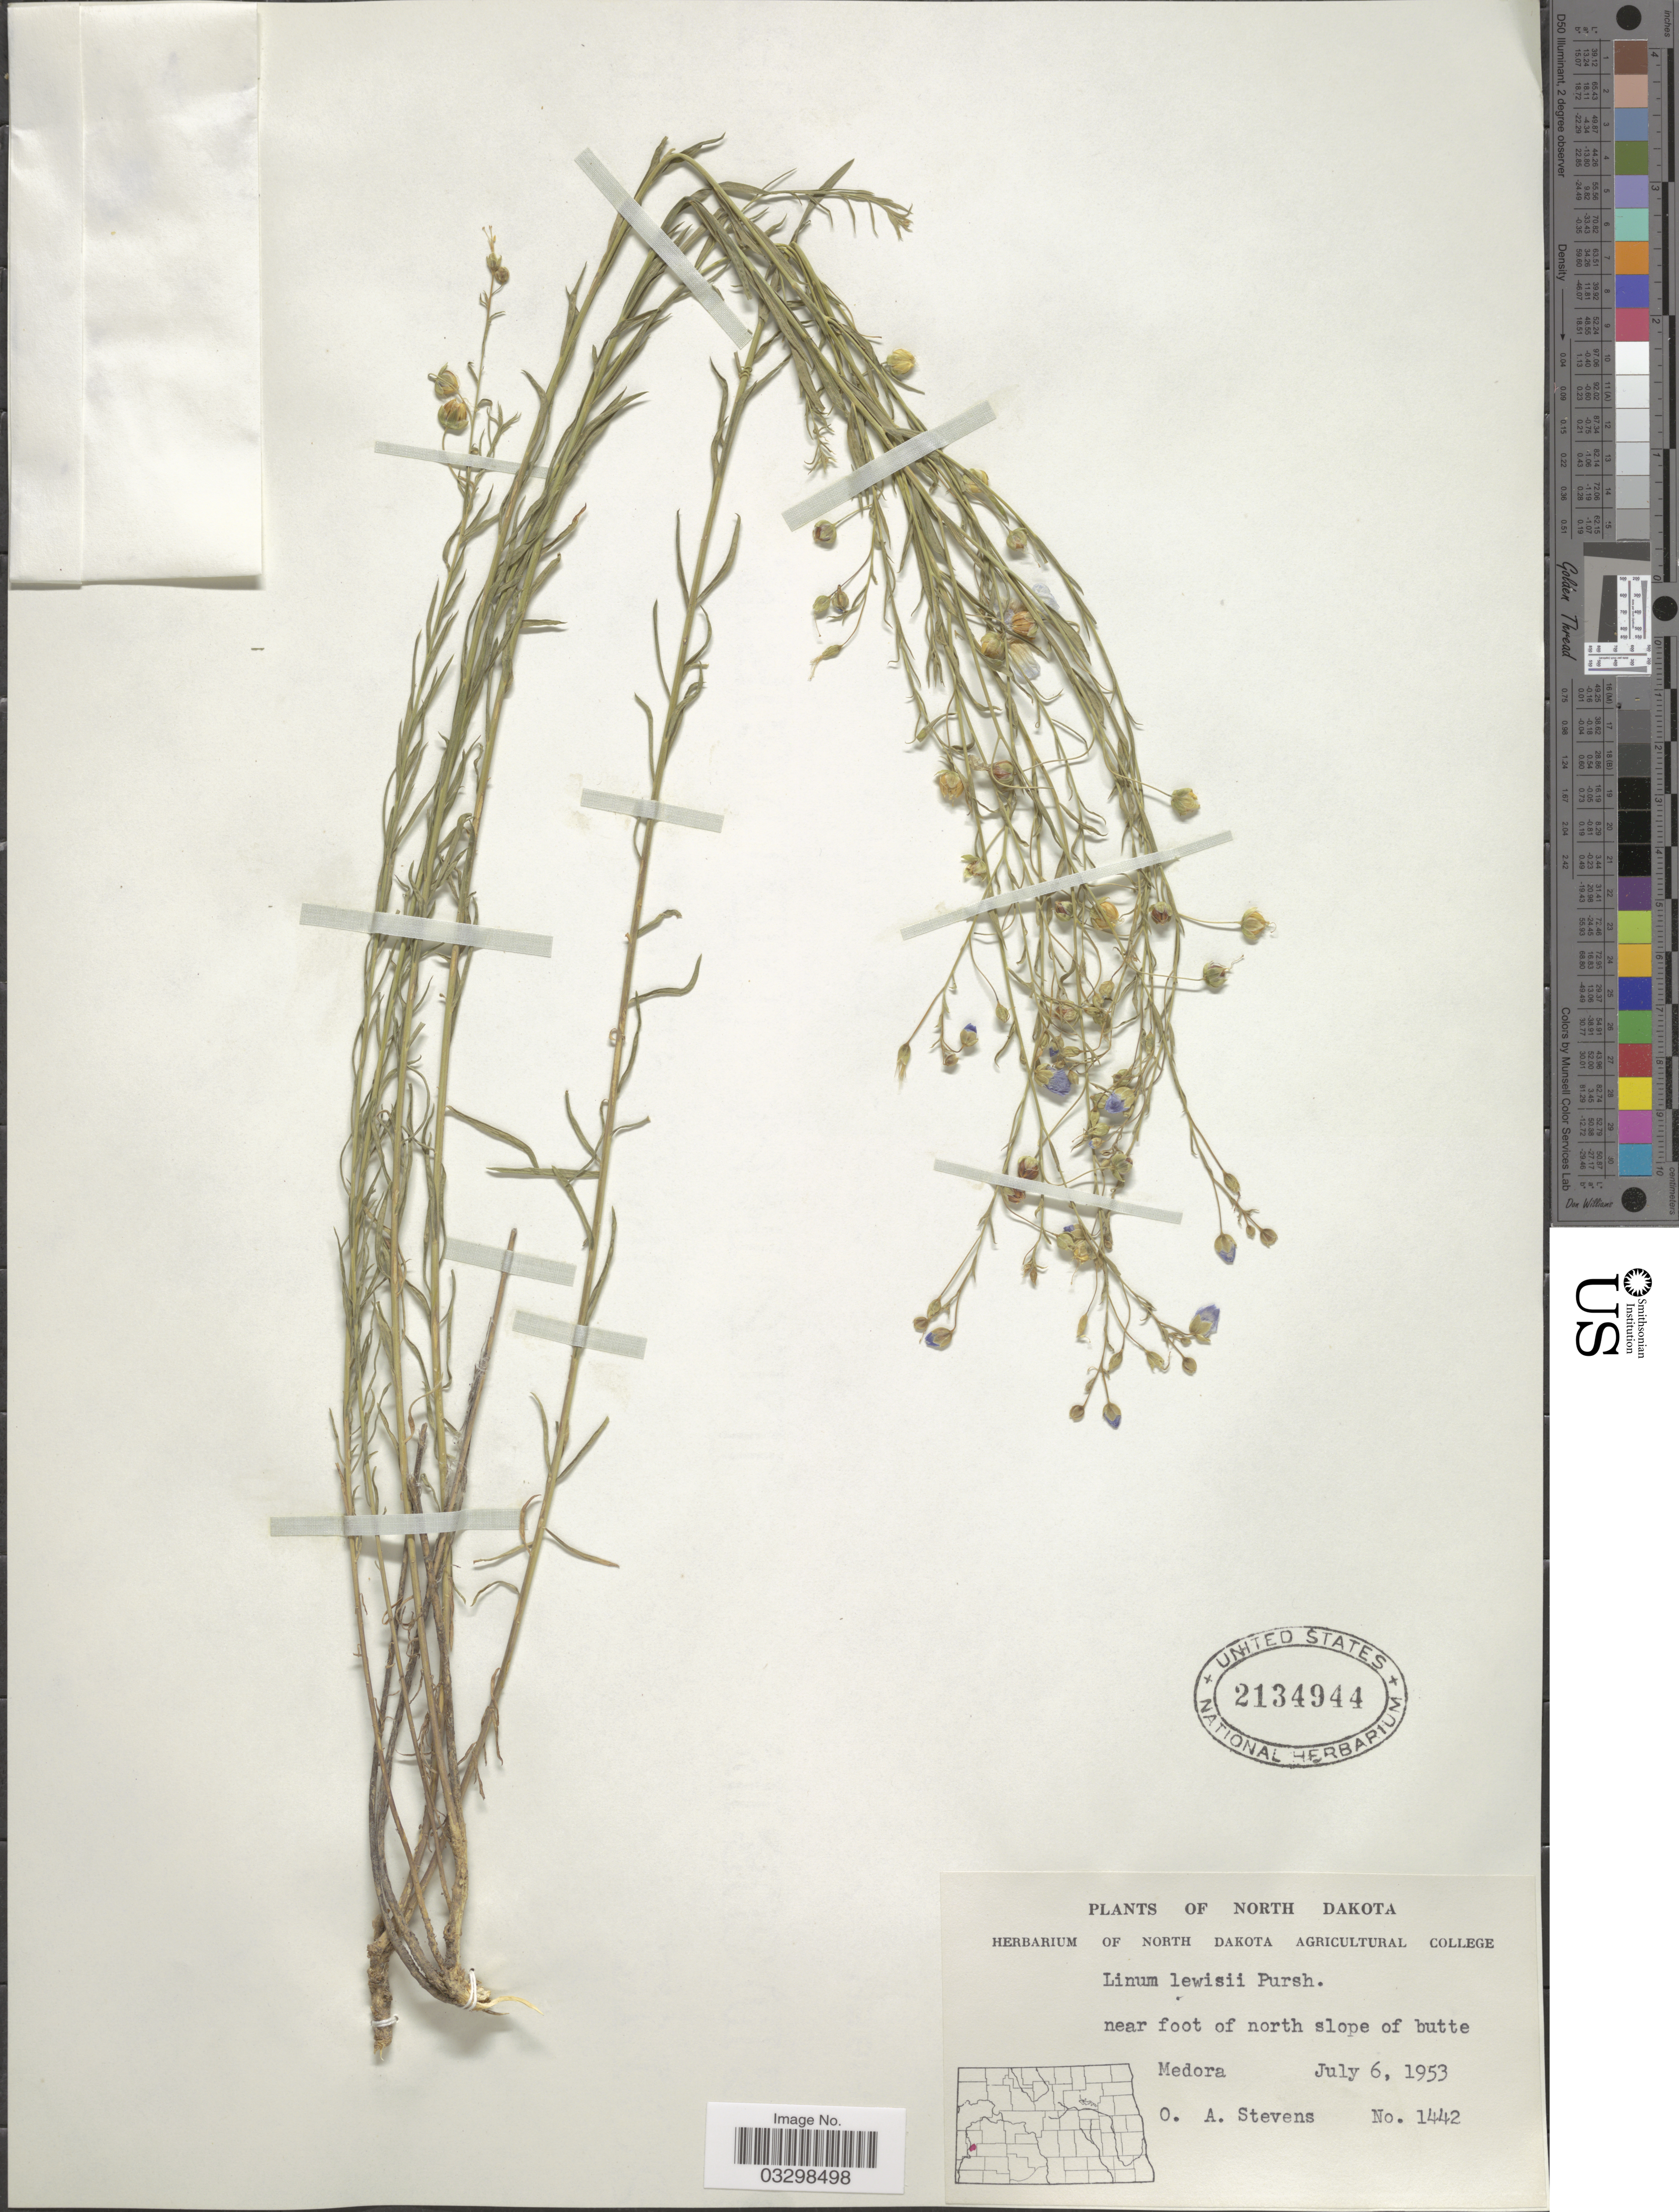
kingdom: Plantae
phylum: Tracheophyta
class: Magnoliopsida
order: Malpighiales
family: Linaceae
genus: Linum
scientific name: Linum lewisii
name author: Pursh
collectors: O. A. Stevens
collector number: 1442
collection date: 1953-07-06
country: United States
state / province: North Dakota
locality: Near foot of north slope of butte Medora.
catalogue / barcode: US 2134944